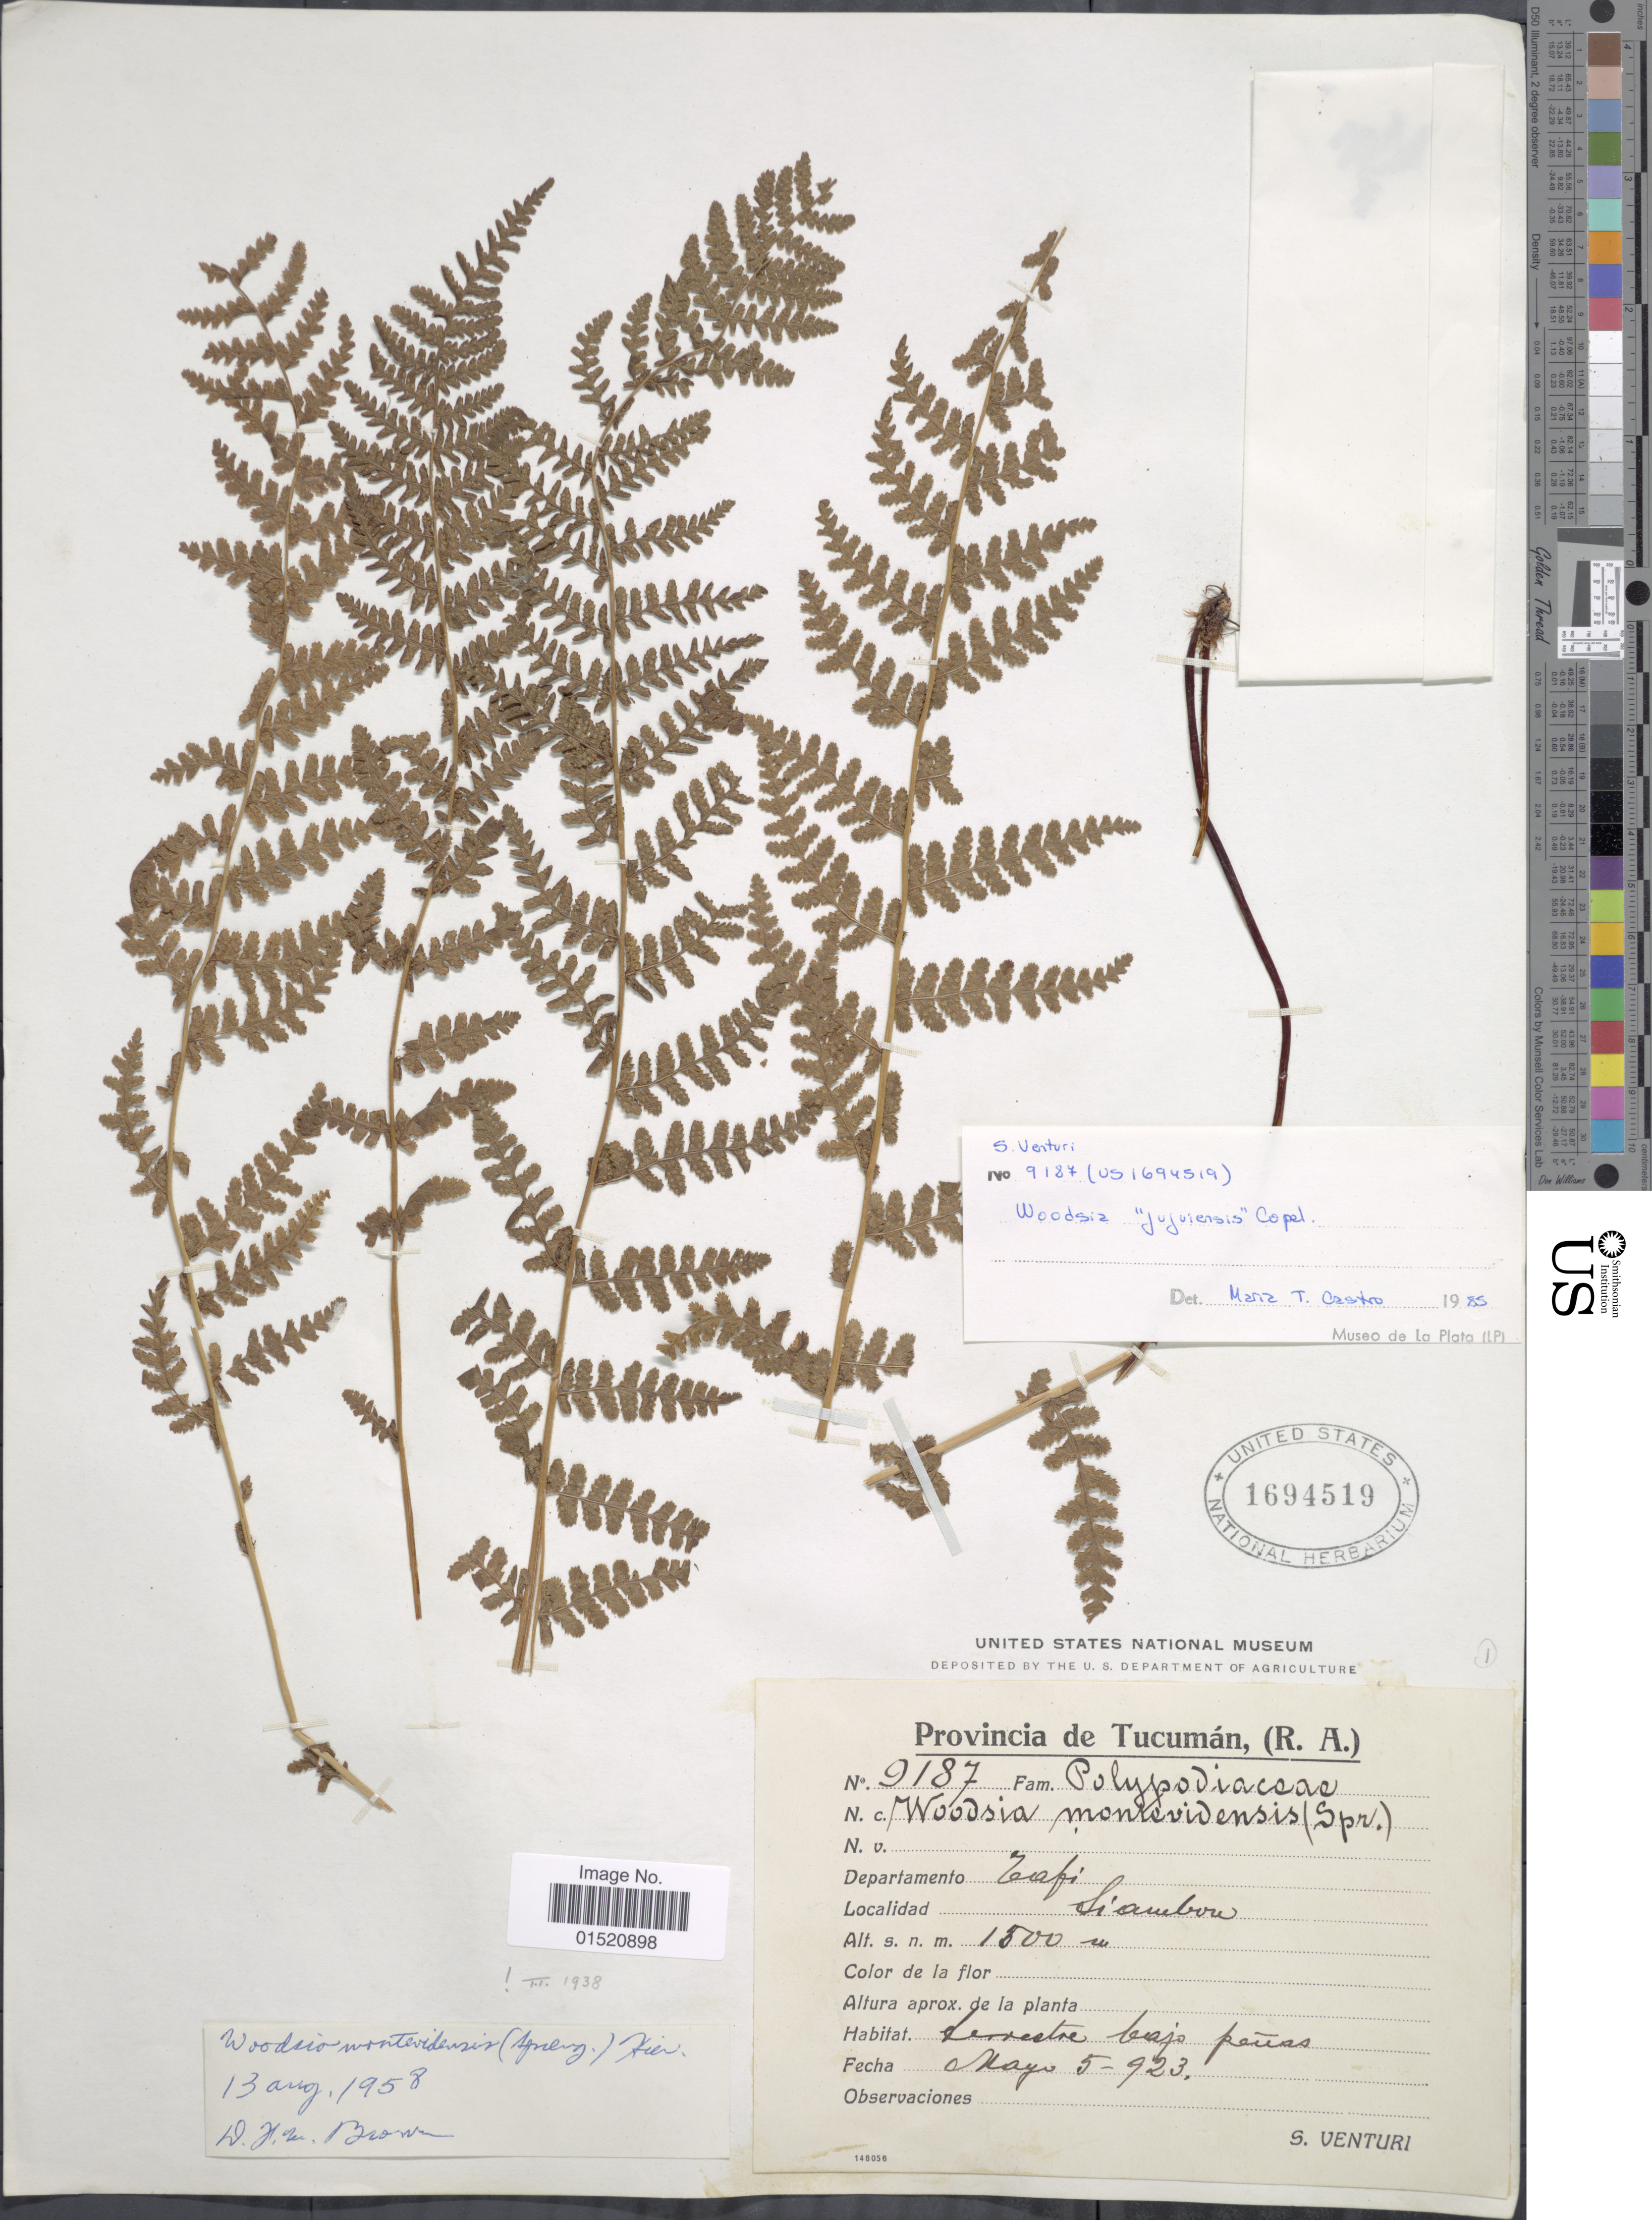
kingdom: Plantae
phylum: Tracheophyta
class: Polypodiopsida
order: Polypodiales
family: Woodsiaceae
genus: Woodsia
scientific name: Woodsia montevidensis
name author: (Spreng.) Hieron.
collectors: S. Venturi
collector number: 9187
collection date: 1923-05-05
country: Argentina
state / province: Tucuman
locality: Departamento Tafi, Siambon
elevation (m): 1500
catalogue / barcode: US 1694519